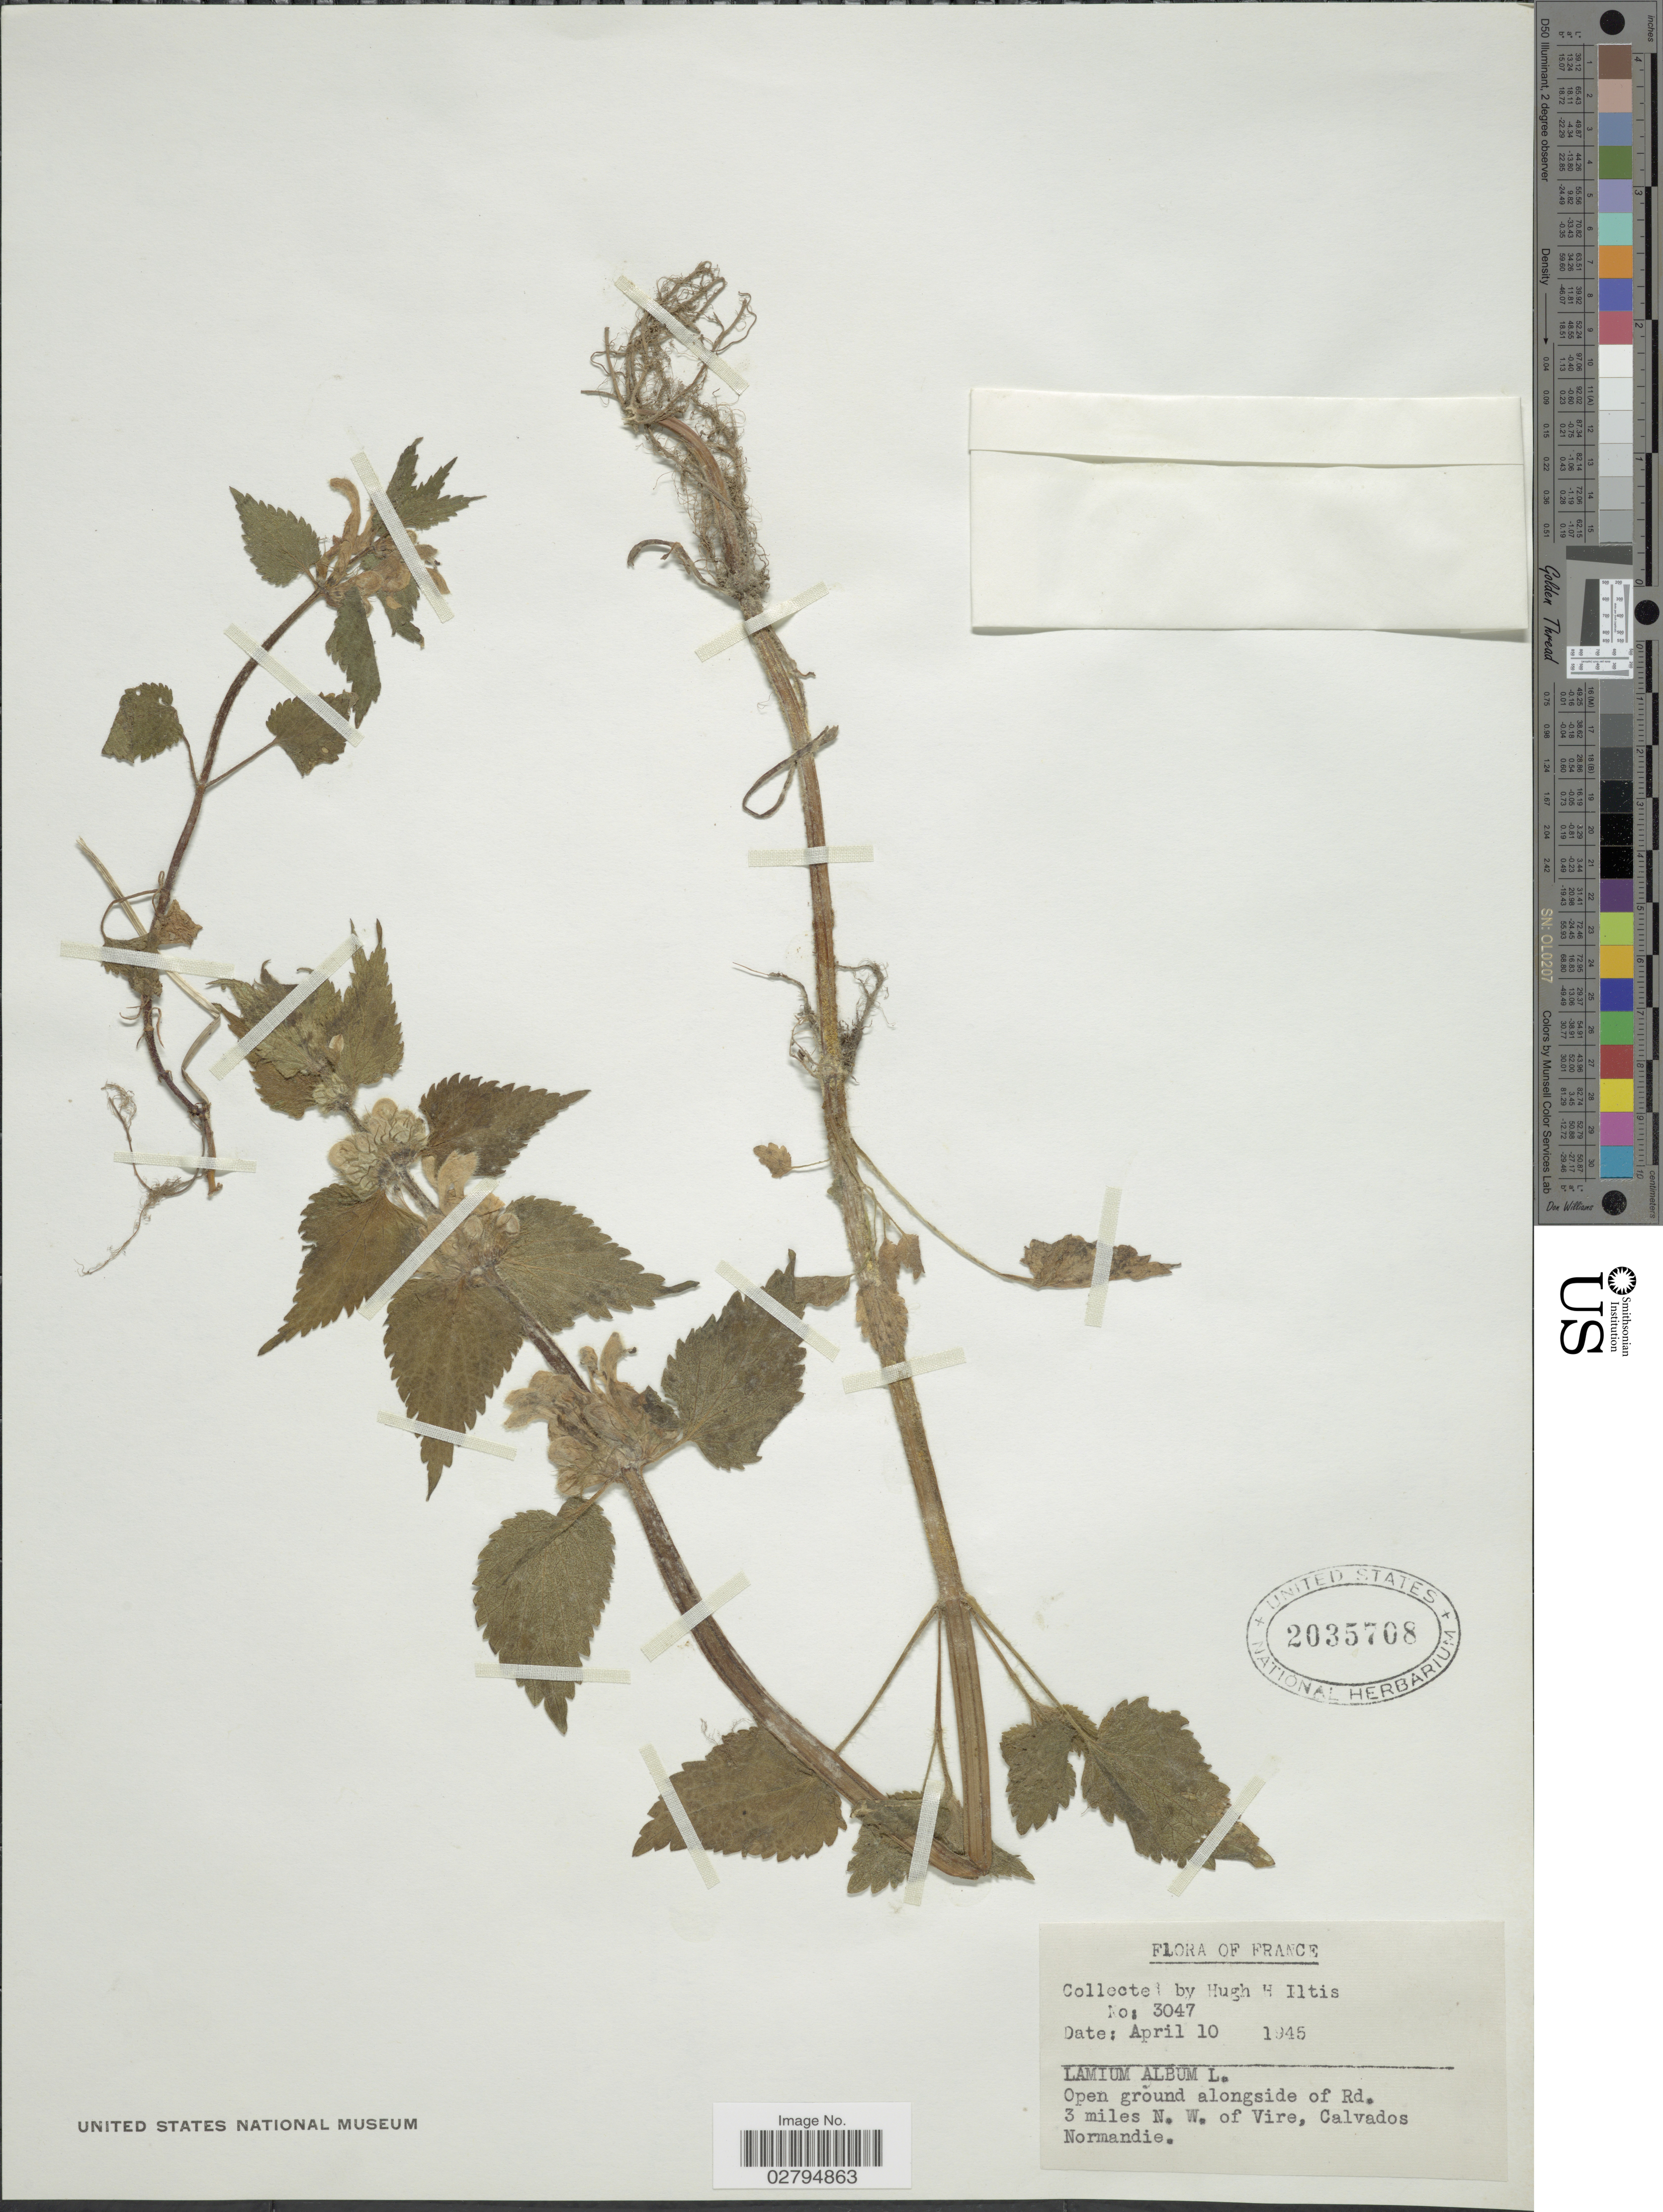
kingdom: Plantae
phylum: Tracheophyta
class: Magnoliopsida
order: Lamiales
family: Lamiaceae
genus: Lamium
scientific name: Lamium album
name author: L.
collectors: H. Iltis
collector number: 3047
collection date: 1945-04-10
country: France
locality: Open ground alongside of Rd. 3 miles N.W. of Vire, Calvados Normandie.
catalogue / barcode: US 2035708